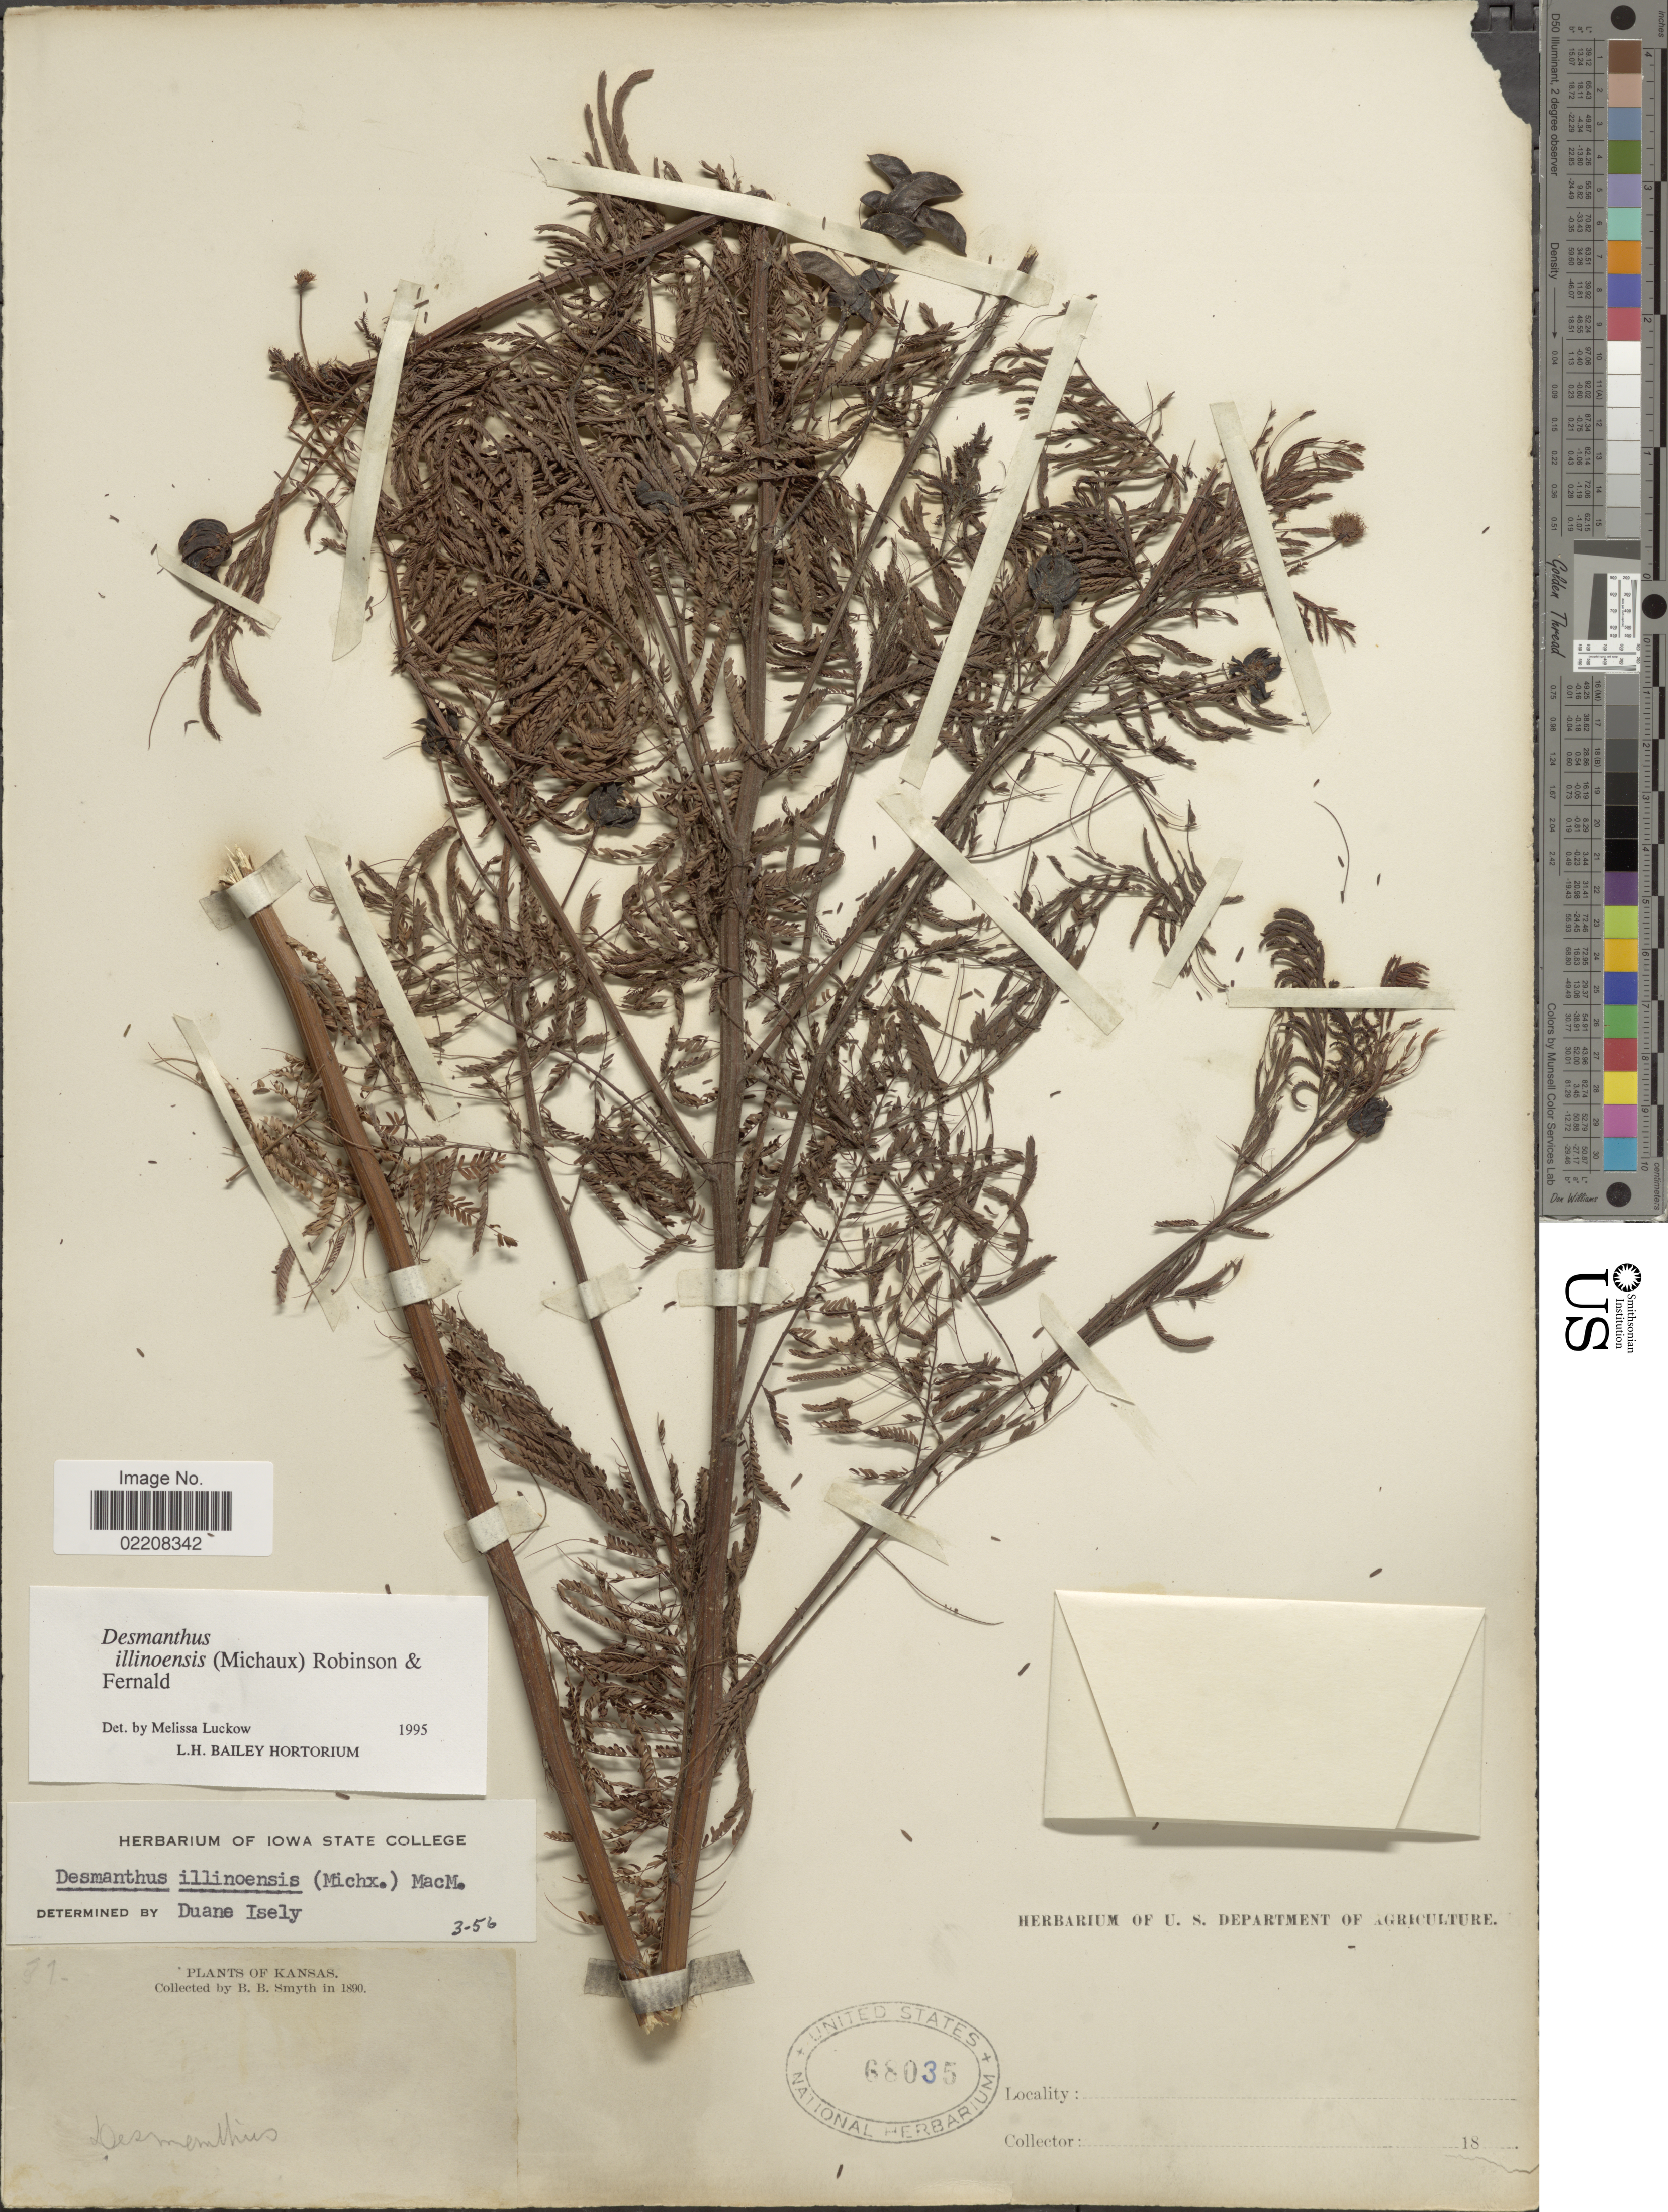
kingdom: Plantae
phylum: Tracheophyta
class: Magnoliopsida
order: Fabales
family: Fabaceae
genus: Desmanthus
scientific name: Desmanthus illinoensis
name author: (Michx.) MacMill.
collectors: B. Smyth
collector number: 31*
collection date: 1890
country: United States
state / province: Kansas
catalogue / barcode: US 68035